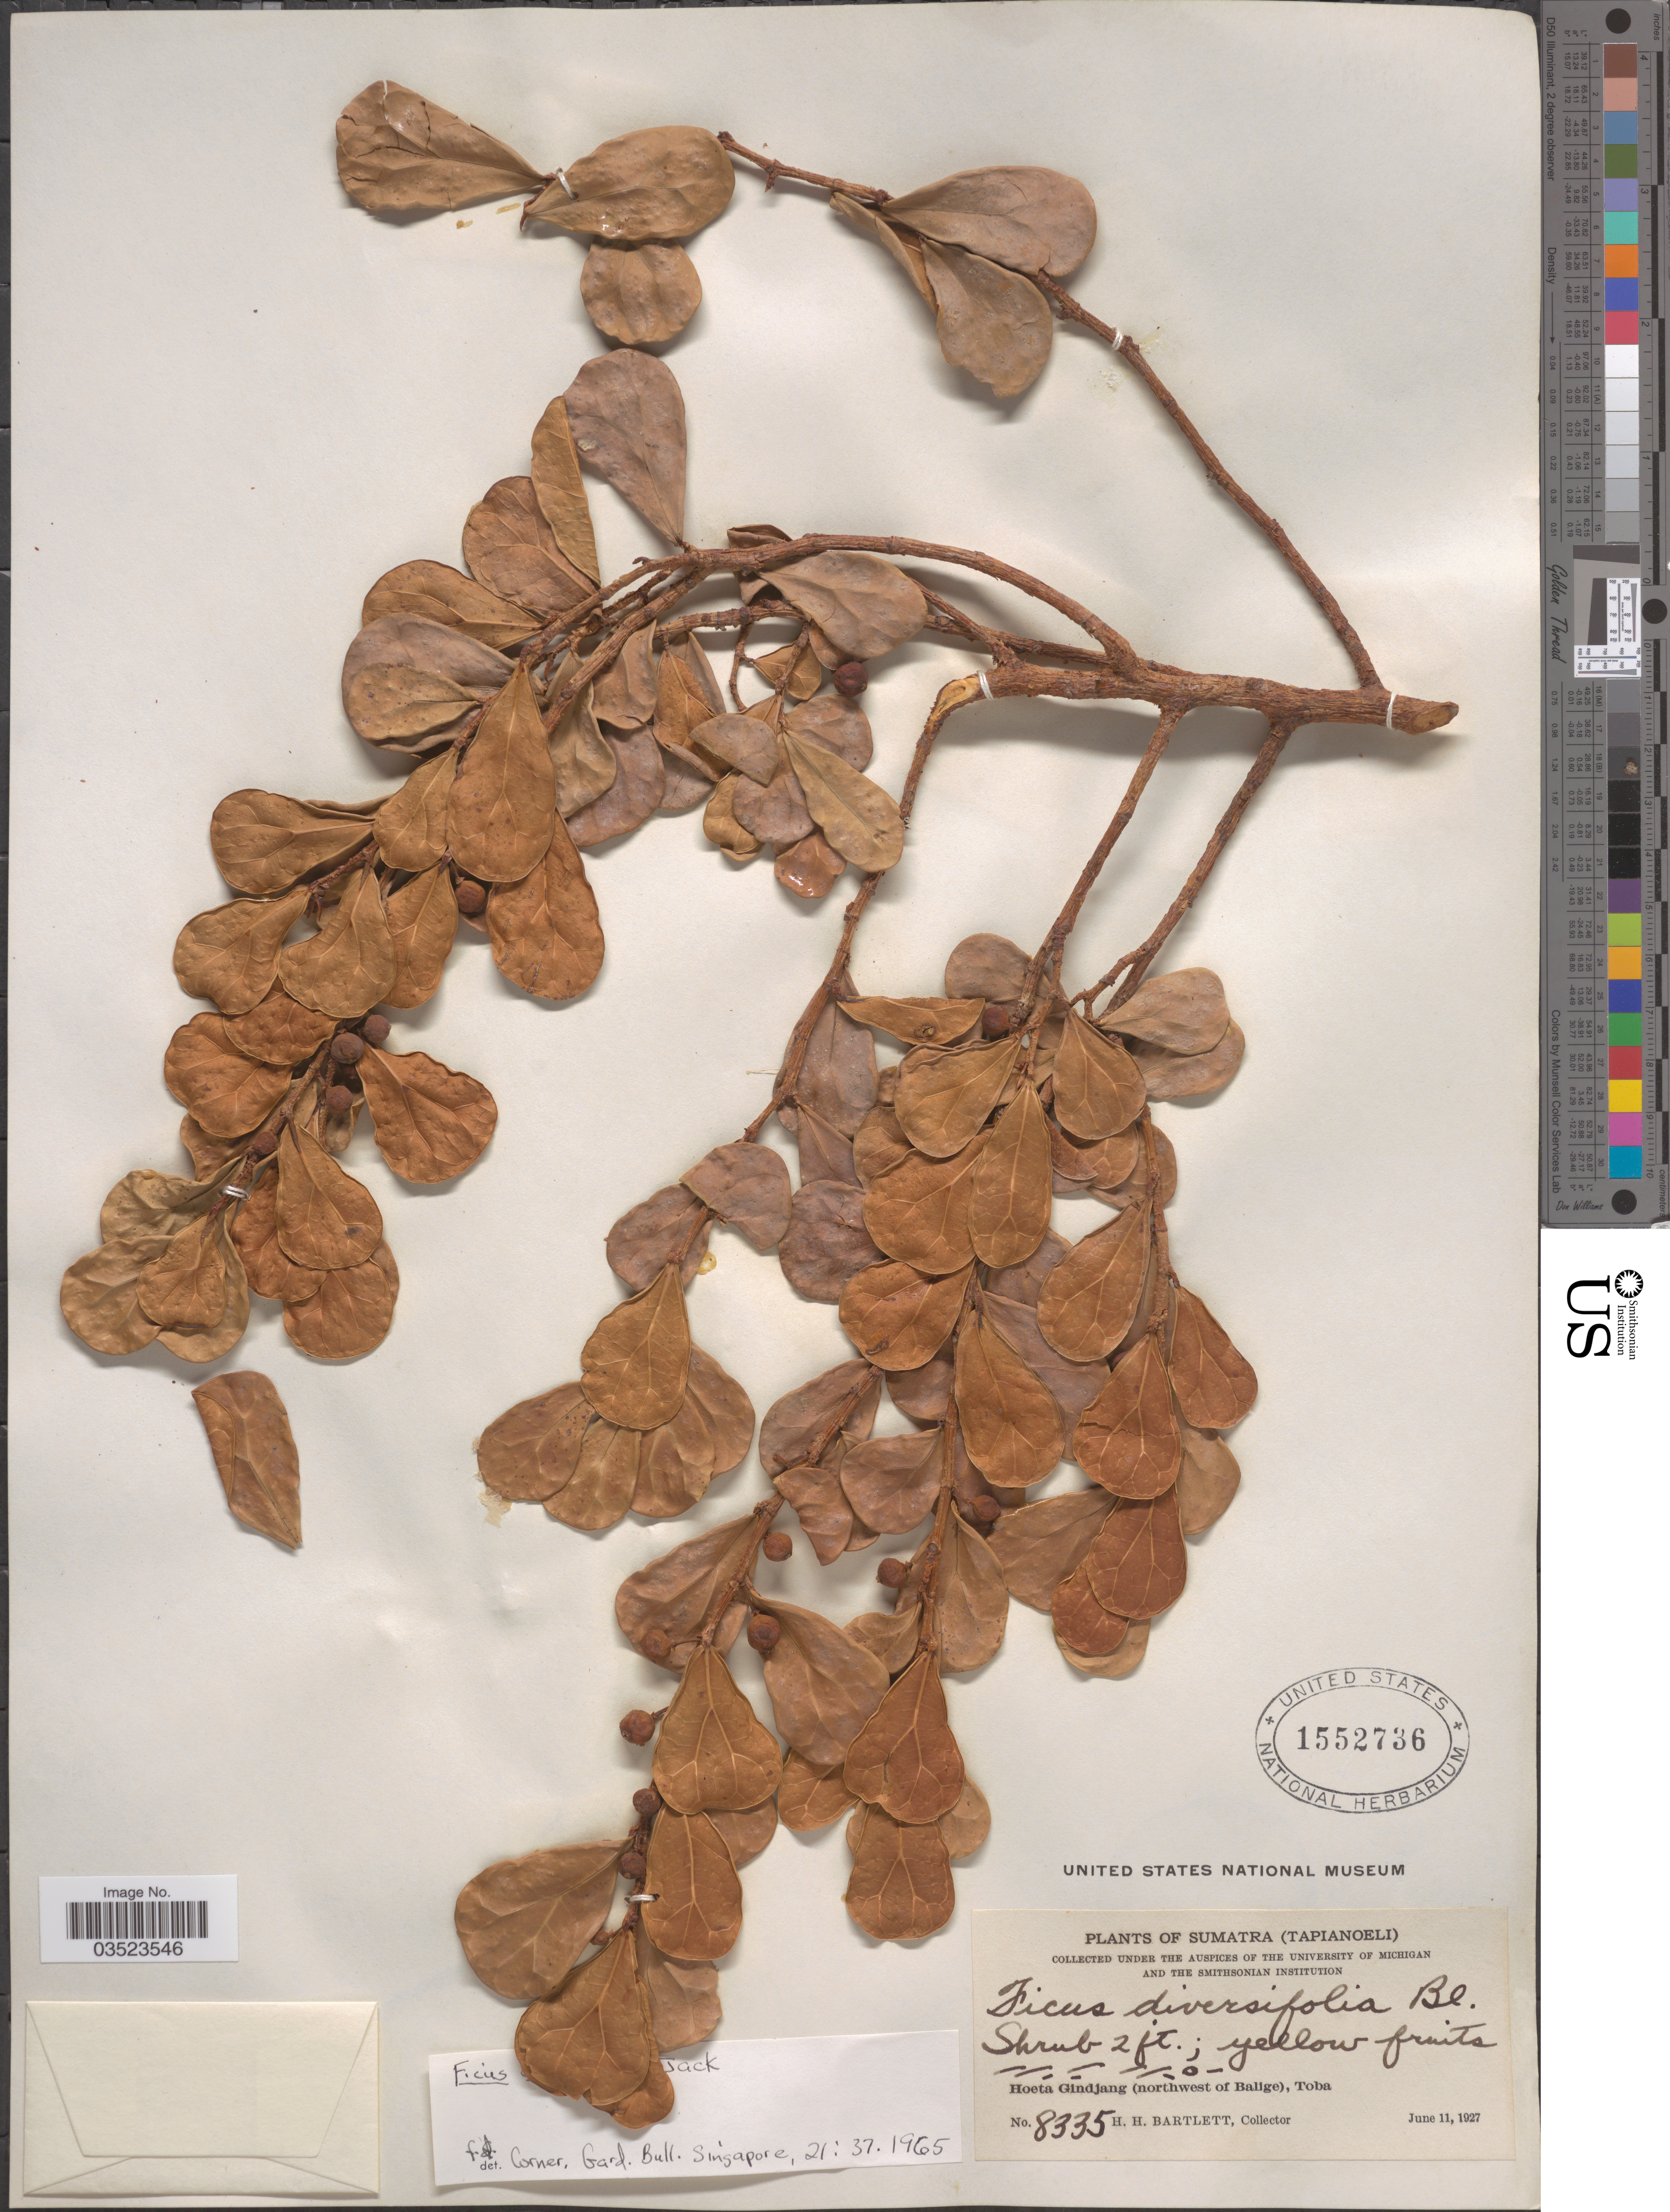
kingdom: Plantae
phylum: Tracheophyta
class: Magnoliopsida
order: Rosales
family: Moraceae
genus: Ficus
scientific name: Ficus deltoidea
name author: Jack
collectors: H. H. Bartlett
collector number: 8335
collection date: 1927-06-11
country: Indonesia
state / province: Sumatra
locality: Sumatra (Tapianoeli). Hoeta Gindjang (northwest of Balige), Toba.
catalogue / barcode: US 1552736